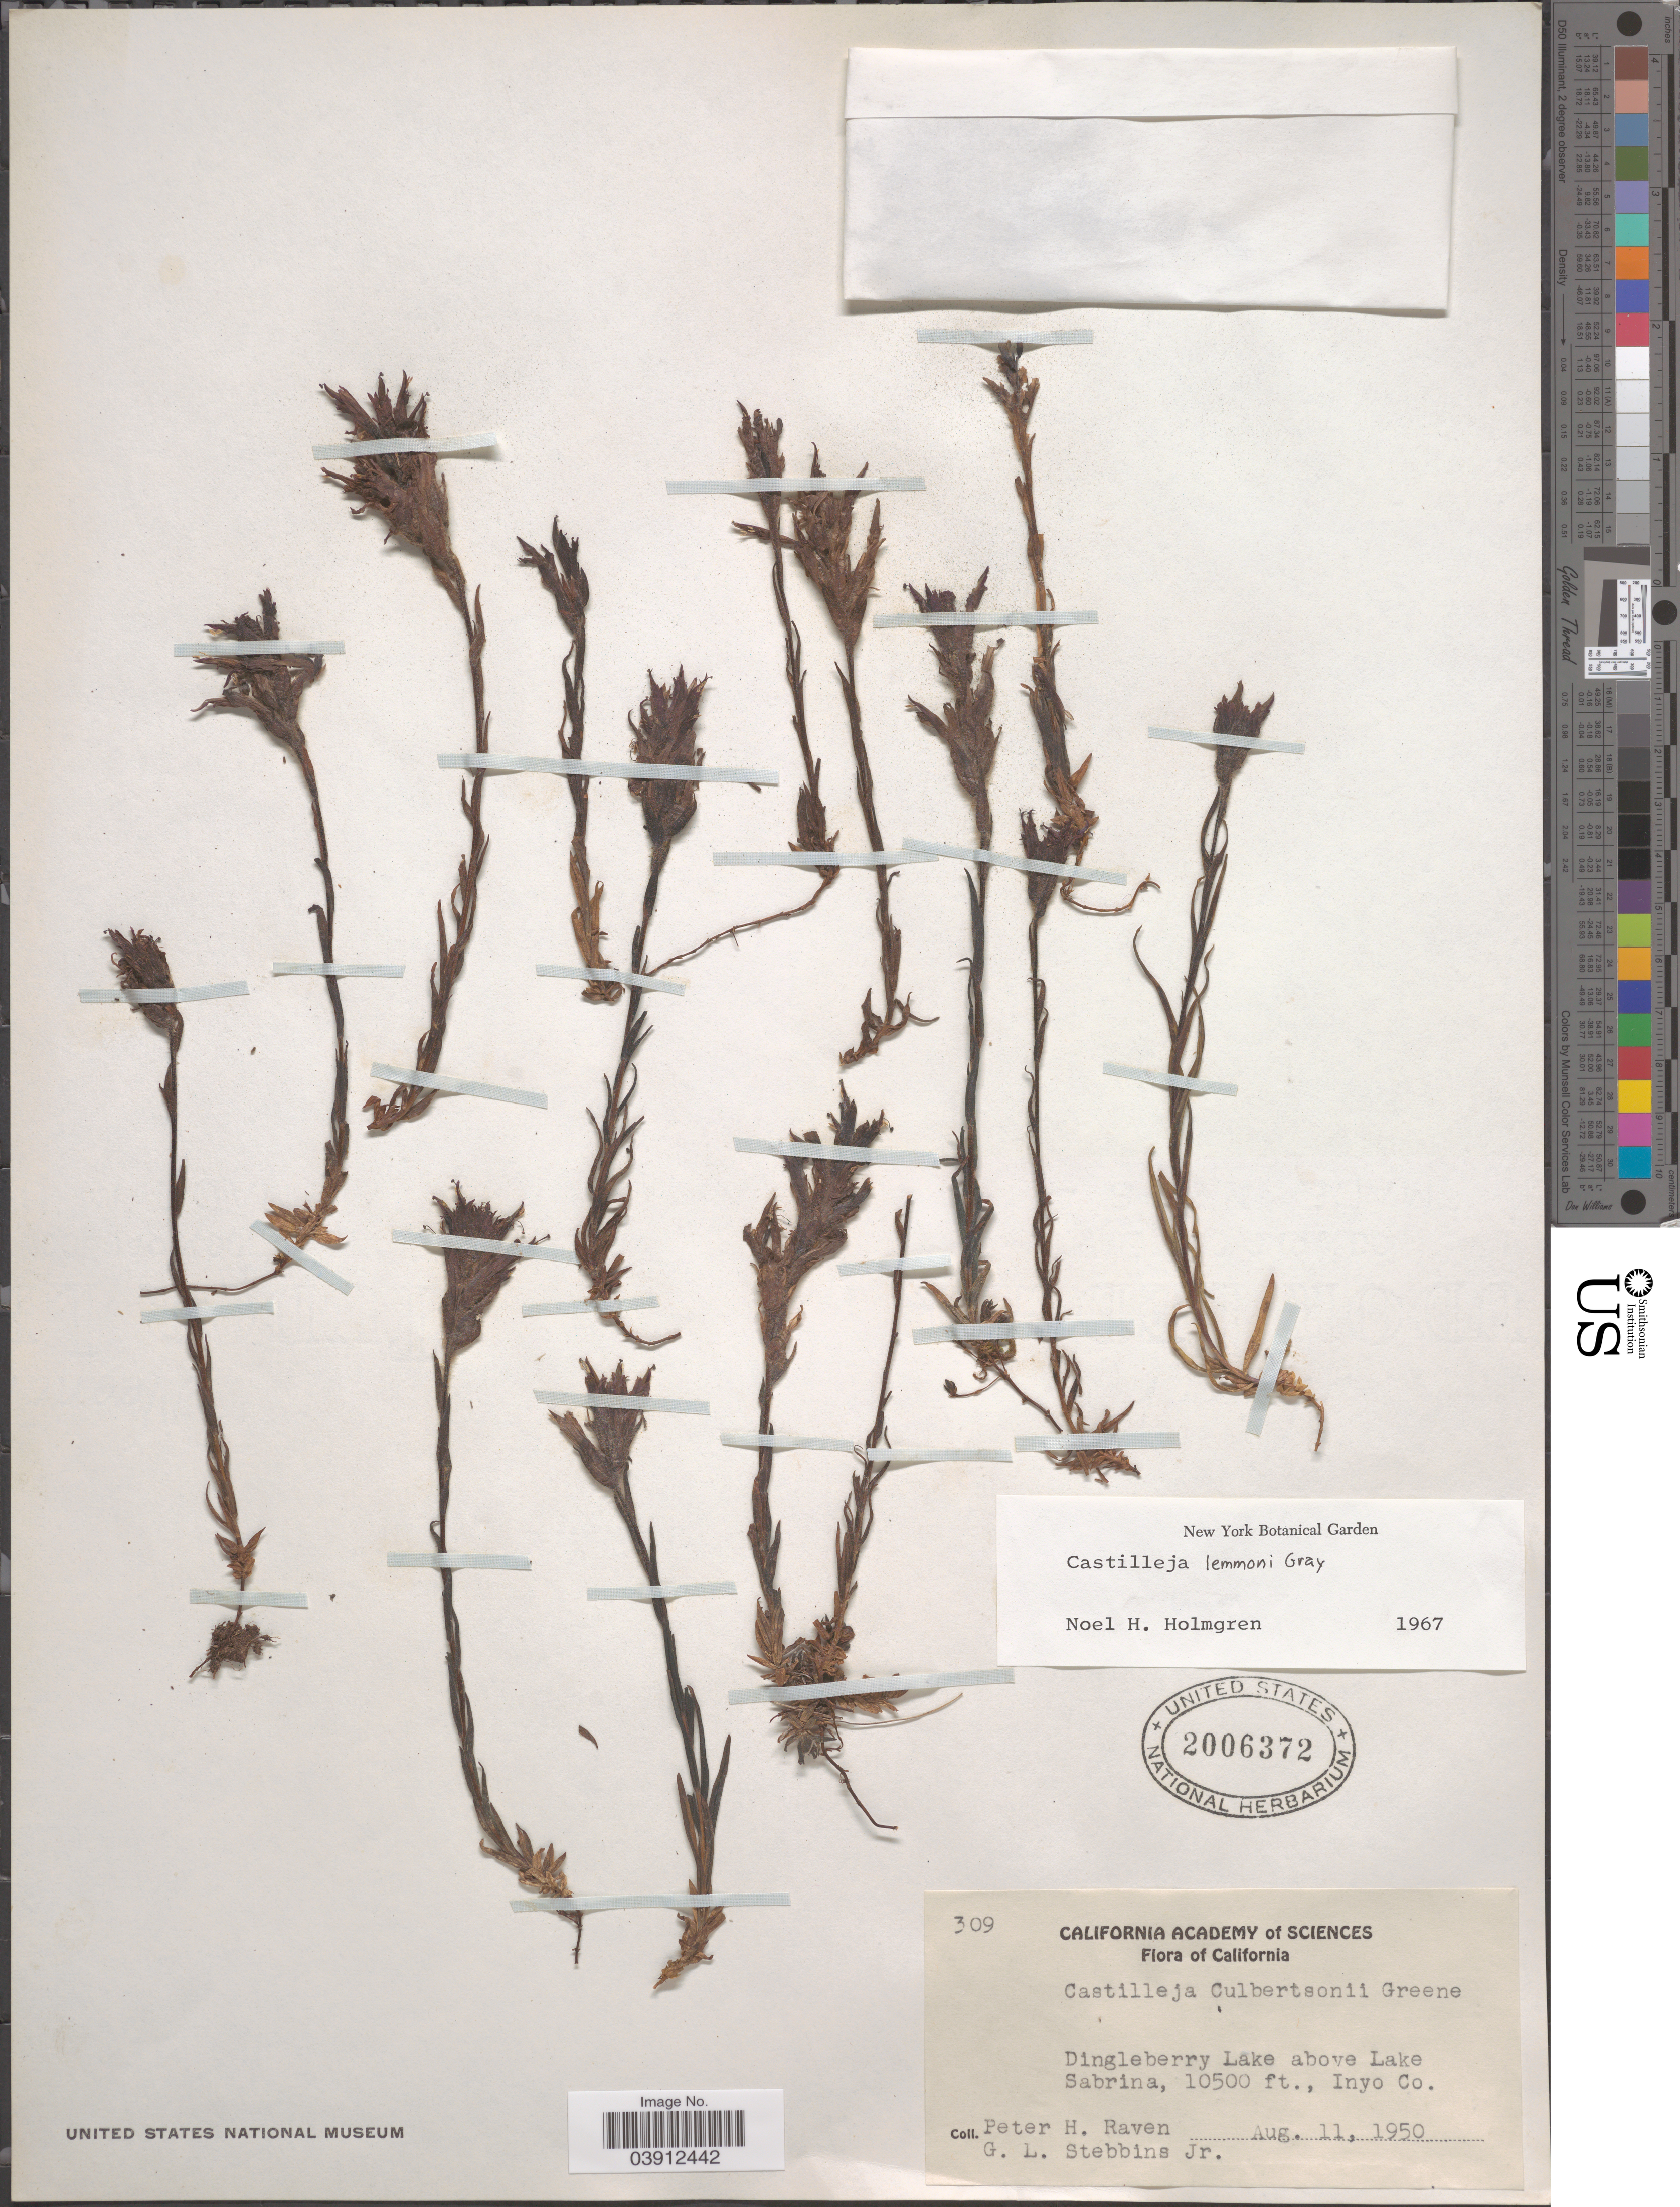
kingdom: Plantae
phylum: Tracheophyta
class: Magnoliopsida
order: Lamiales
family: Orobanchaceae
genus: Castilleja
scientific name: Castilleja lemmonii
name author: A. Gray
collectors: P. Raven & G. L. Stebbins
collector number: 309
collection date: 1950-08-11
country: United States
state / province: California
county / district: Inyo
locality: Dingleberry Lake above Lake Sabrina, Inyo Co.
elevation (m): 3200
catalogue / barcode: US 2006372